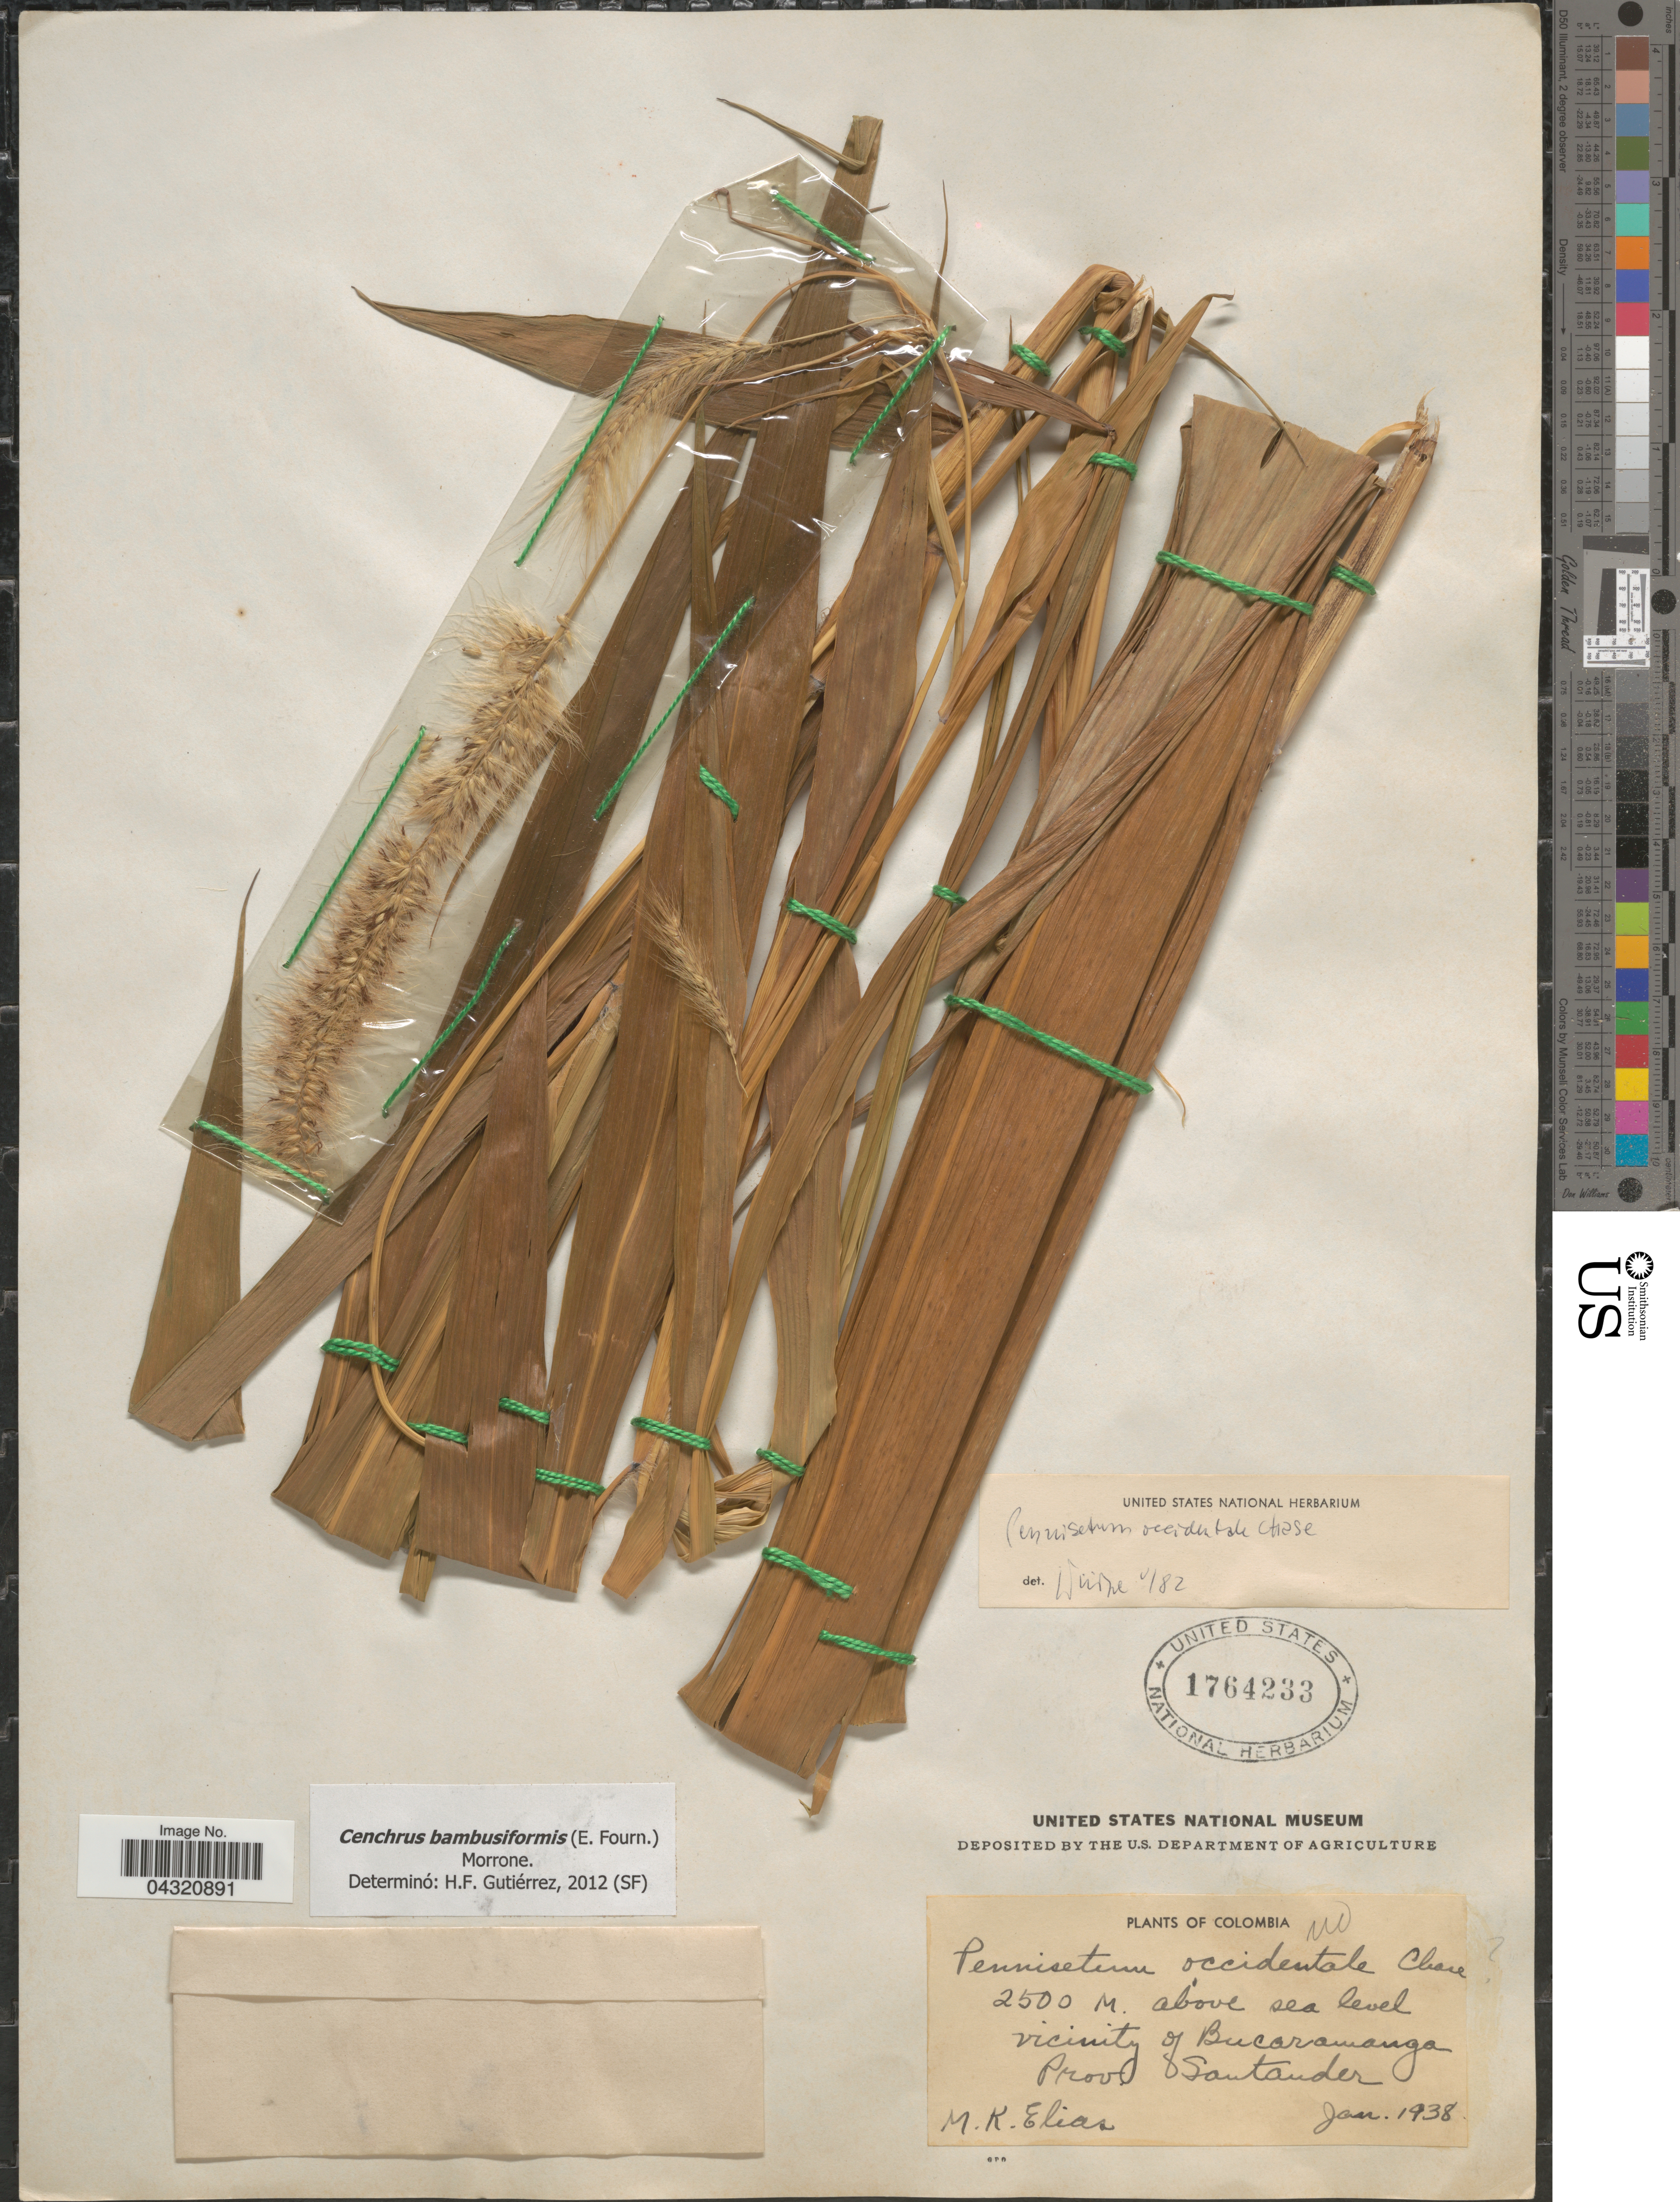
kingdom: Plantae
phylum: Tracheophyta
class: Liliopsida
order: Poales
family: Poaceae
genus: Cenchrus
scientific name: Cenchrus brownii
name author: Roem. & Schult.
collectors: M. Elias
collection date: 1938-01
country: Colombia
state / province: Santander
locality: Vicinity of Bucaramanga.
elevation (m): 2500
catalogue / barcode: US 1764233